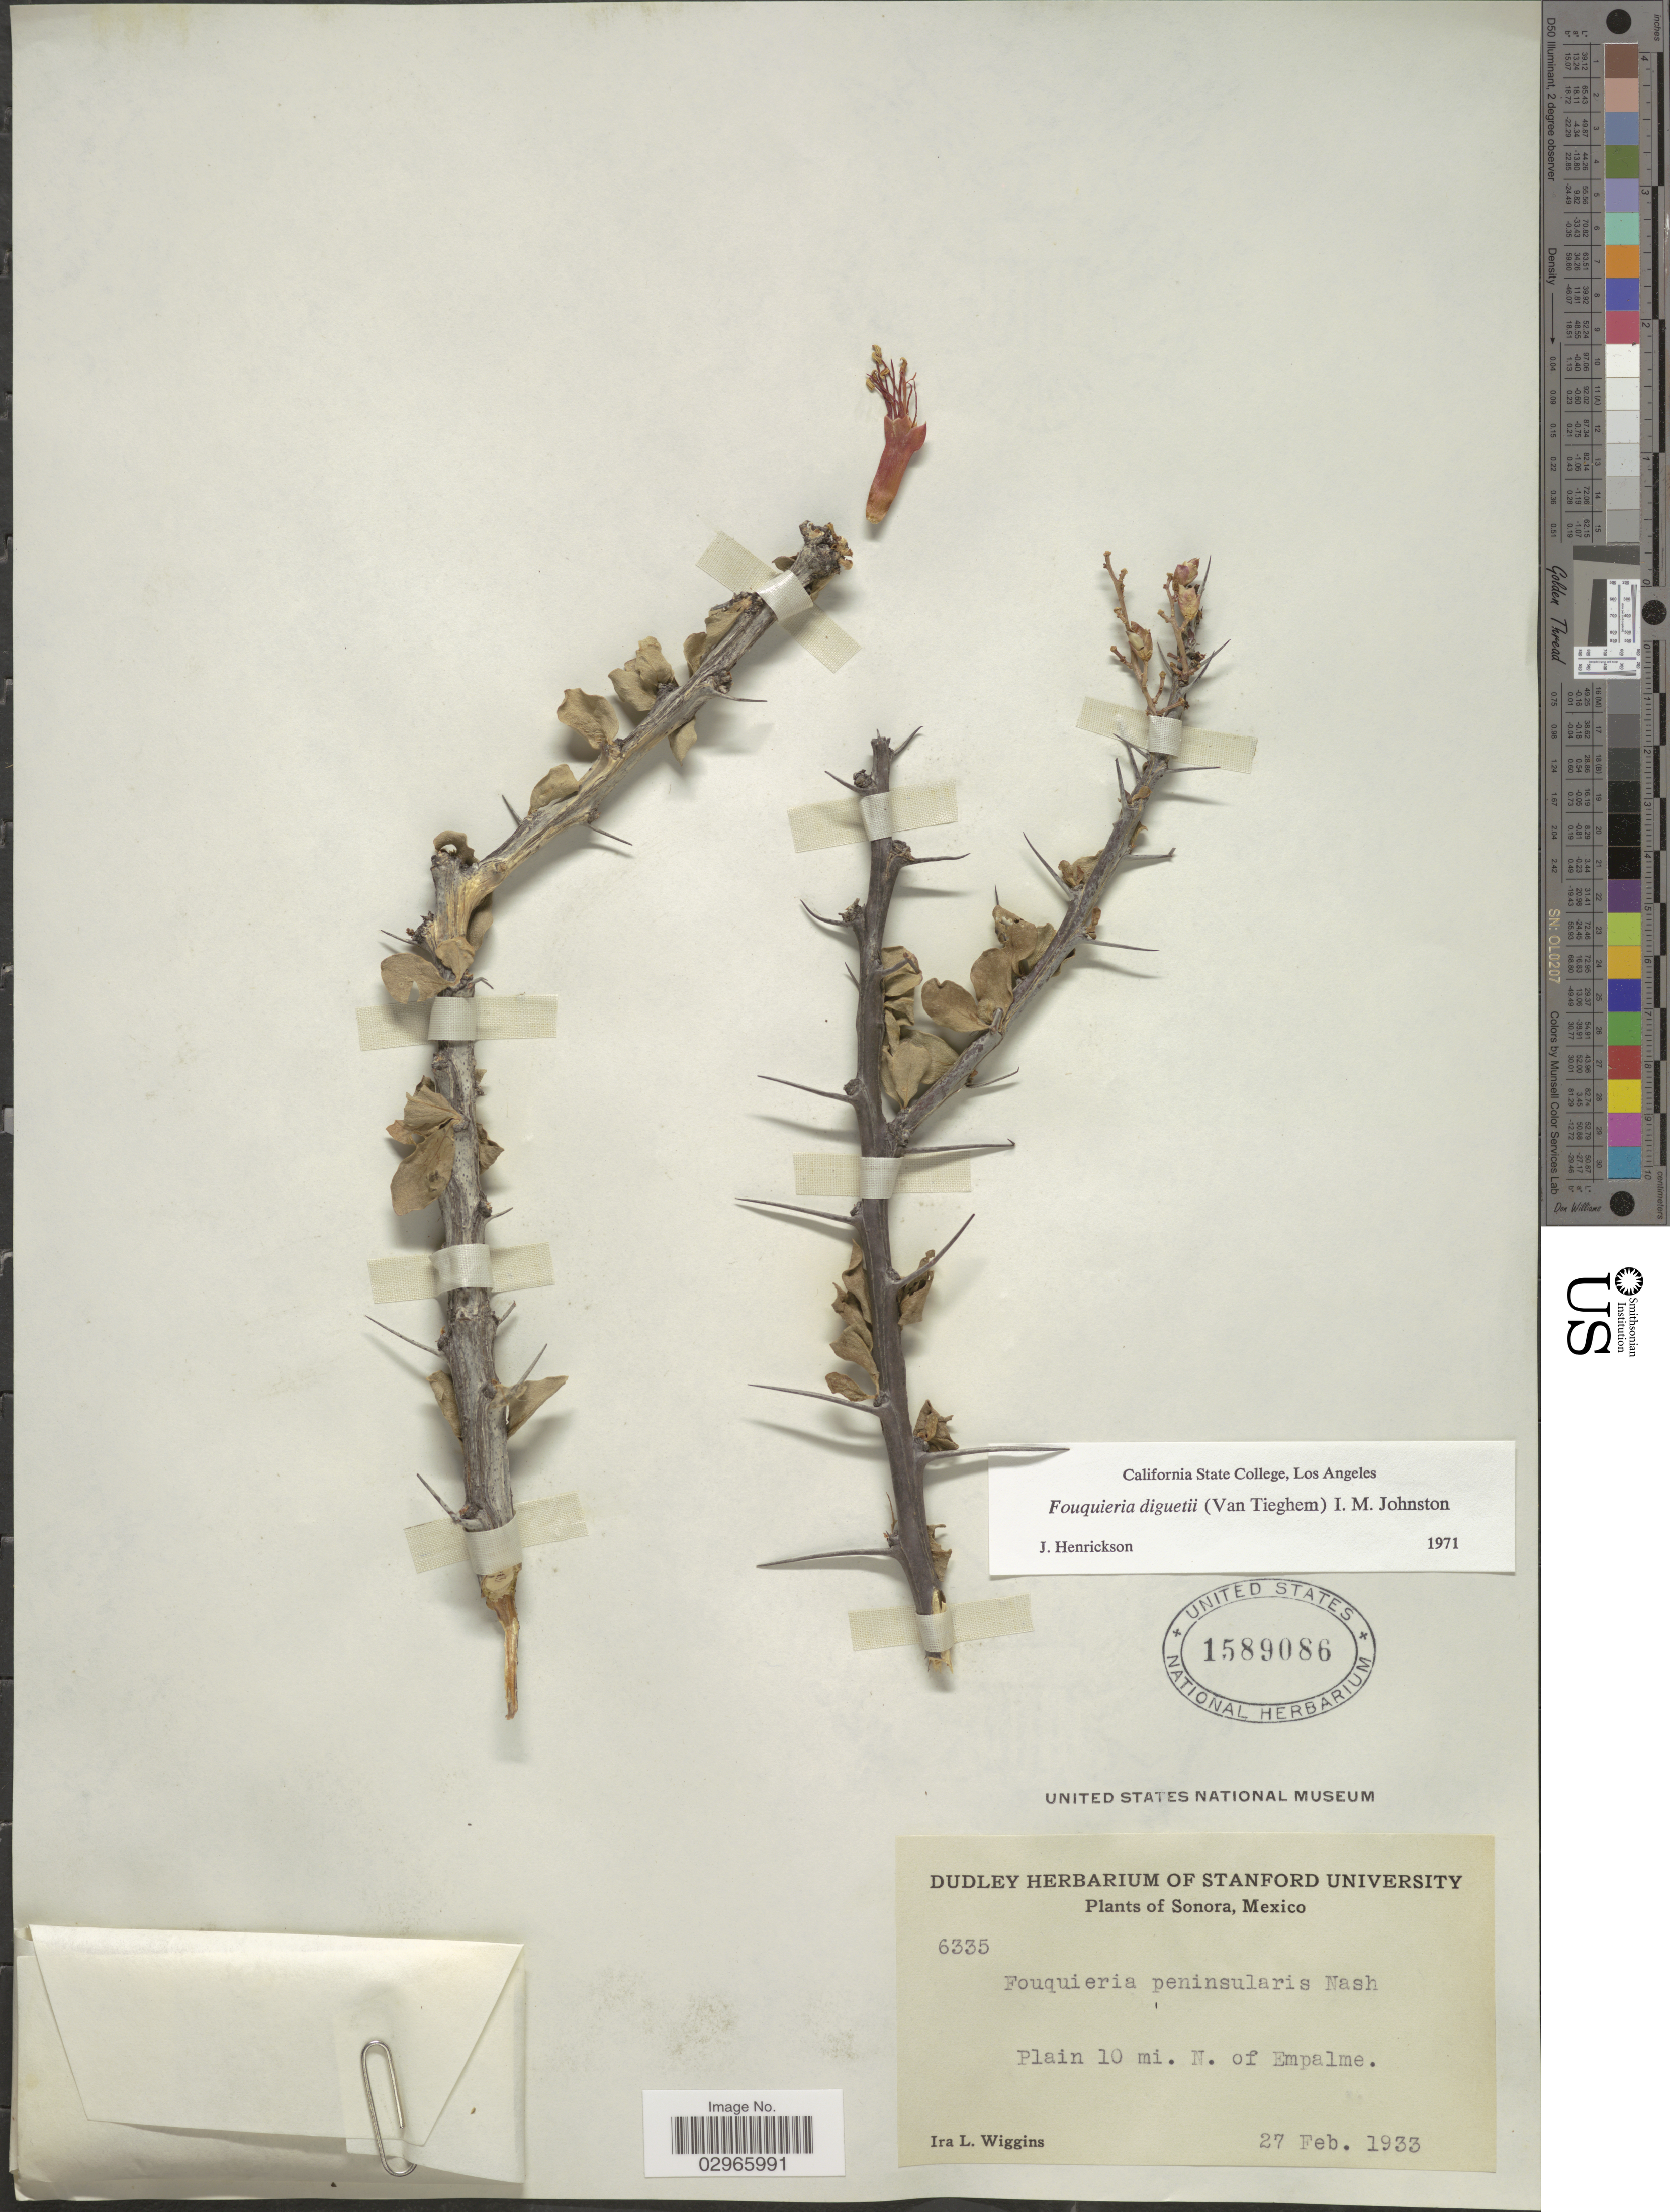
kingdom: Plantae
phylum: Tracheophyta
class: Magnoliopsida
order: Ericales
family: Fouquieriaceae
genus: Fouquieria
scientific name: Fouquieria diguetii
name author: (Tiegh.) I.M. Johnst.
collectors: I. L. Wiggins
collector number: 6335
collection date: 1933-02-27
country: Mexico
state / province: Sonora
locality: Plain 10 mi. N. of Empalme.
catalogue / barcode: US 1589086